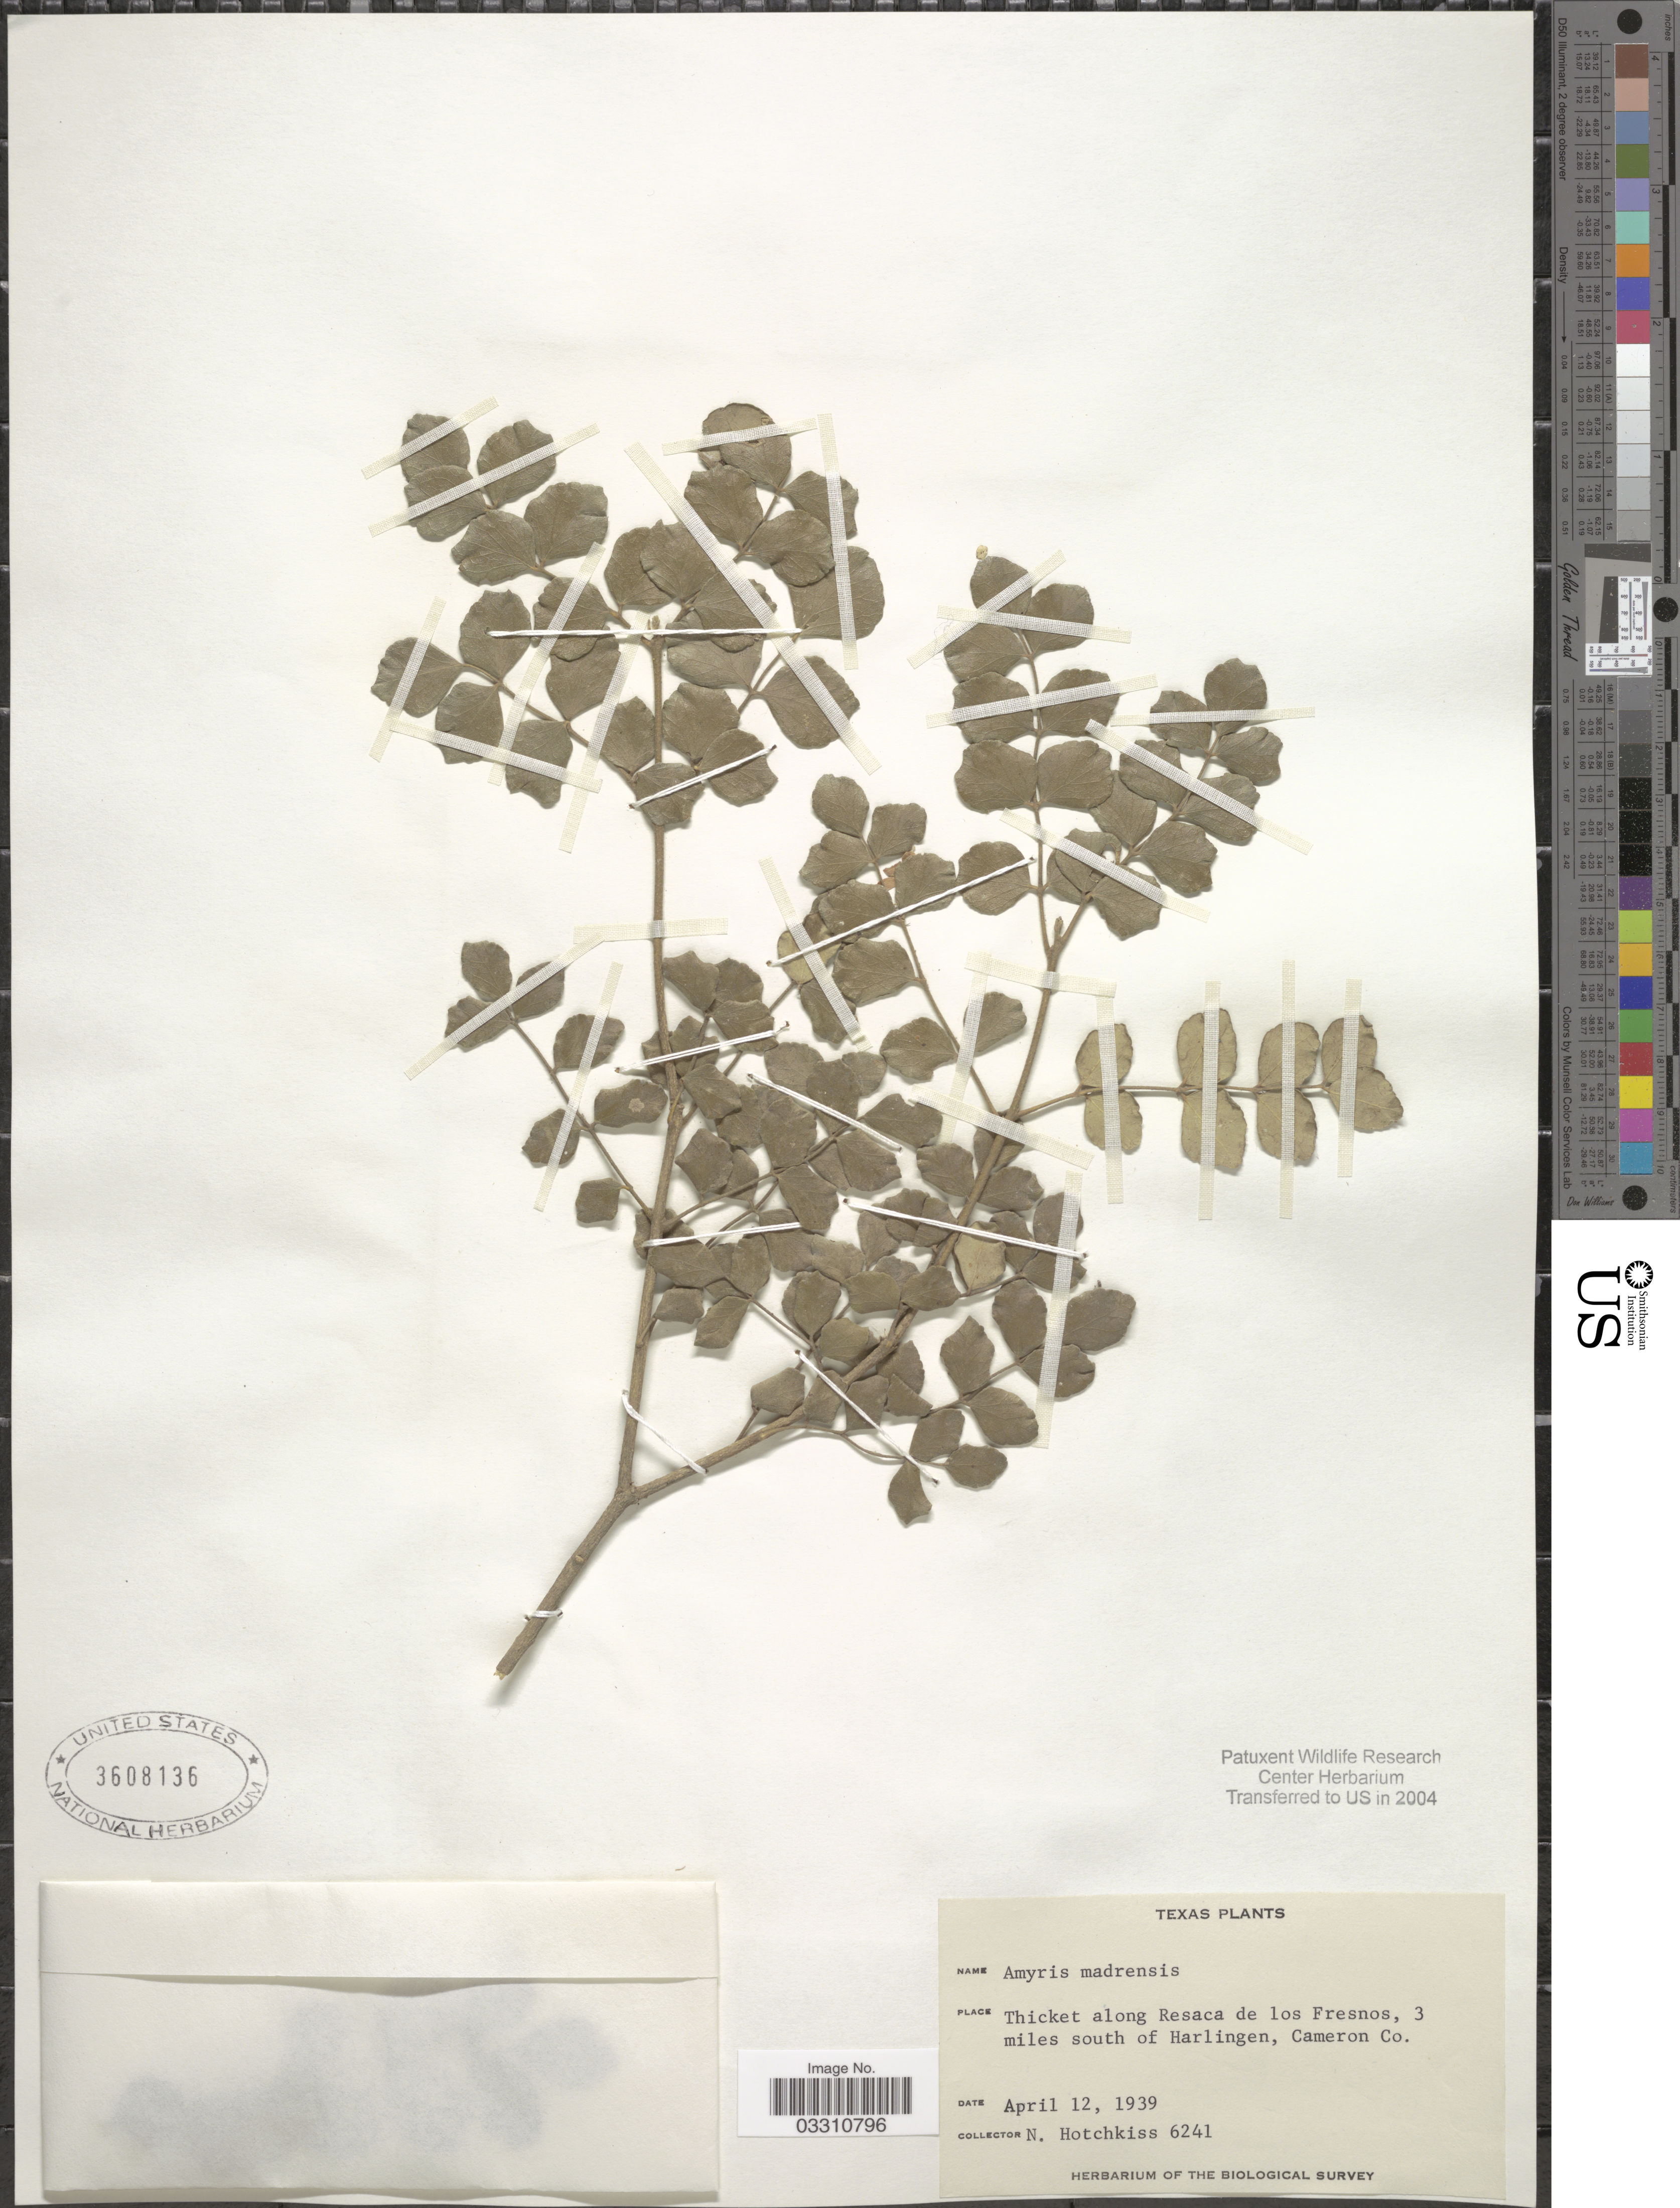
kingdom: Plantae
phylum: Tracheophyta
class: Magnoliopsida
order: Sapindales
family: Rutaceae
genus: Amyris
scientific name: Amyris madrensis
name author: S. Watson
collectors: N. Hotchkiss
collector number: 6241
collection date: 1939-04-12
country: United States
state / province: Texas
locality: Thicket along Resaca de los Fresnos, 3 miles south of Harlingen, Cameron Co.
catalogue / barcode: US 3608136